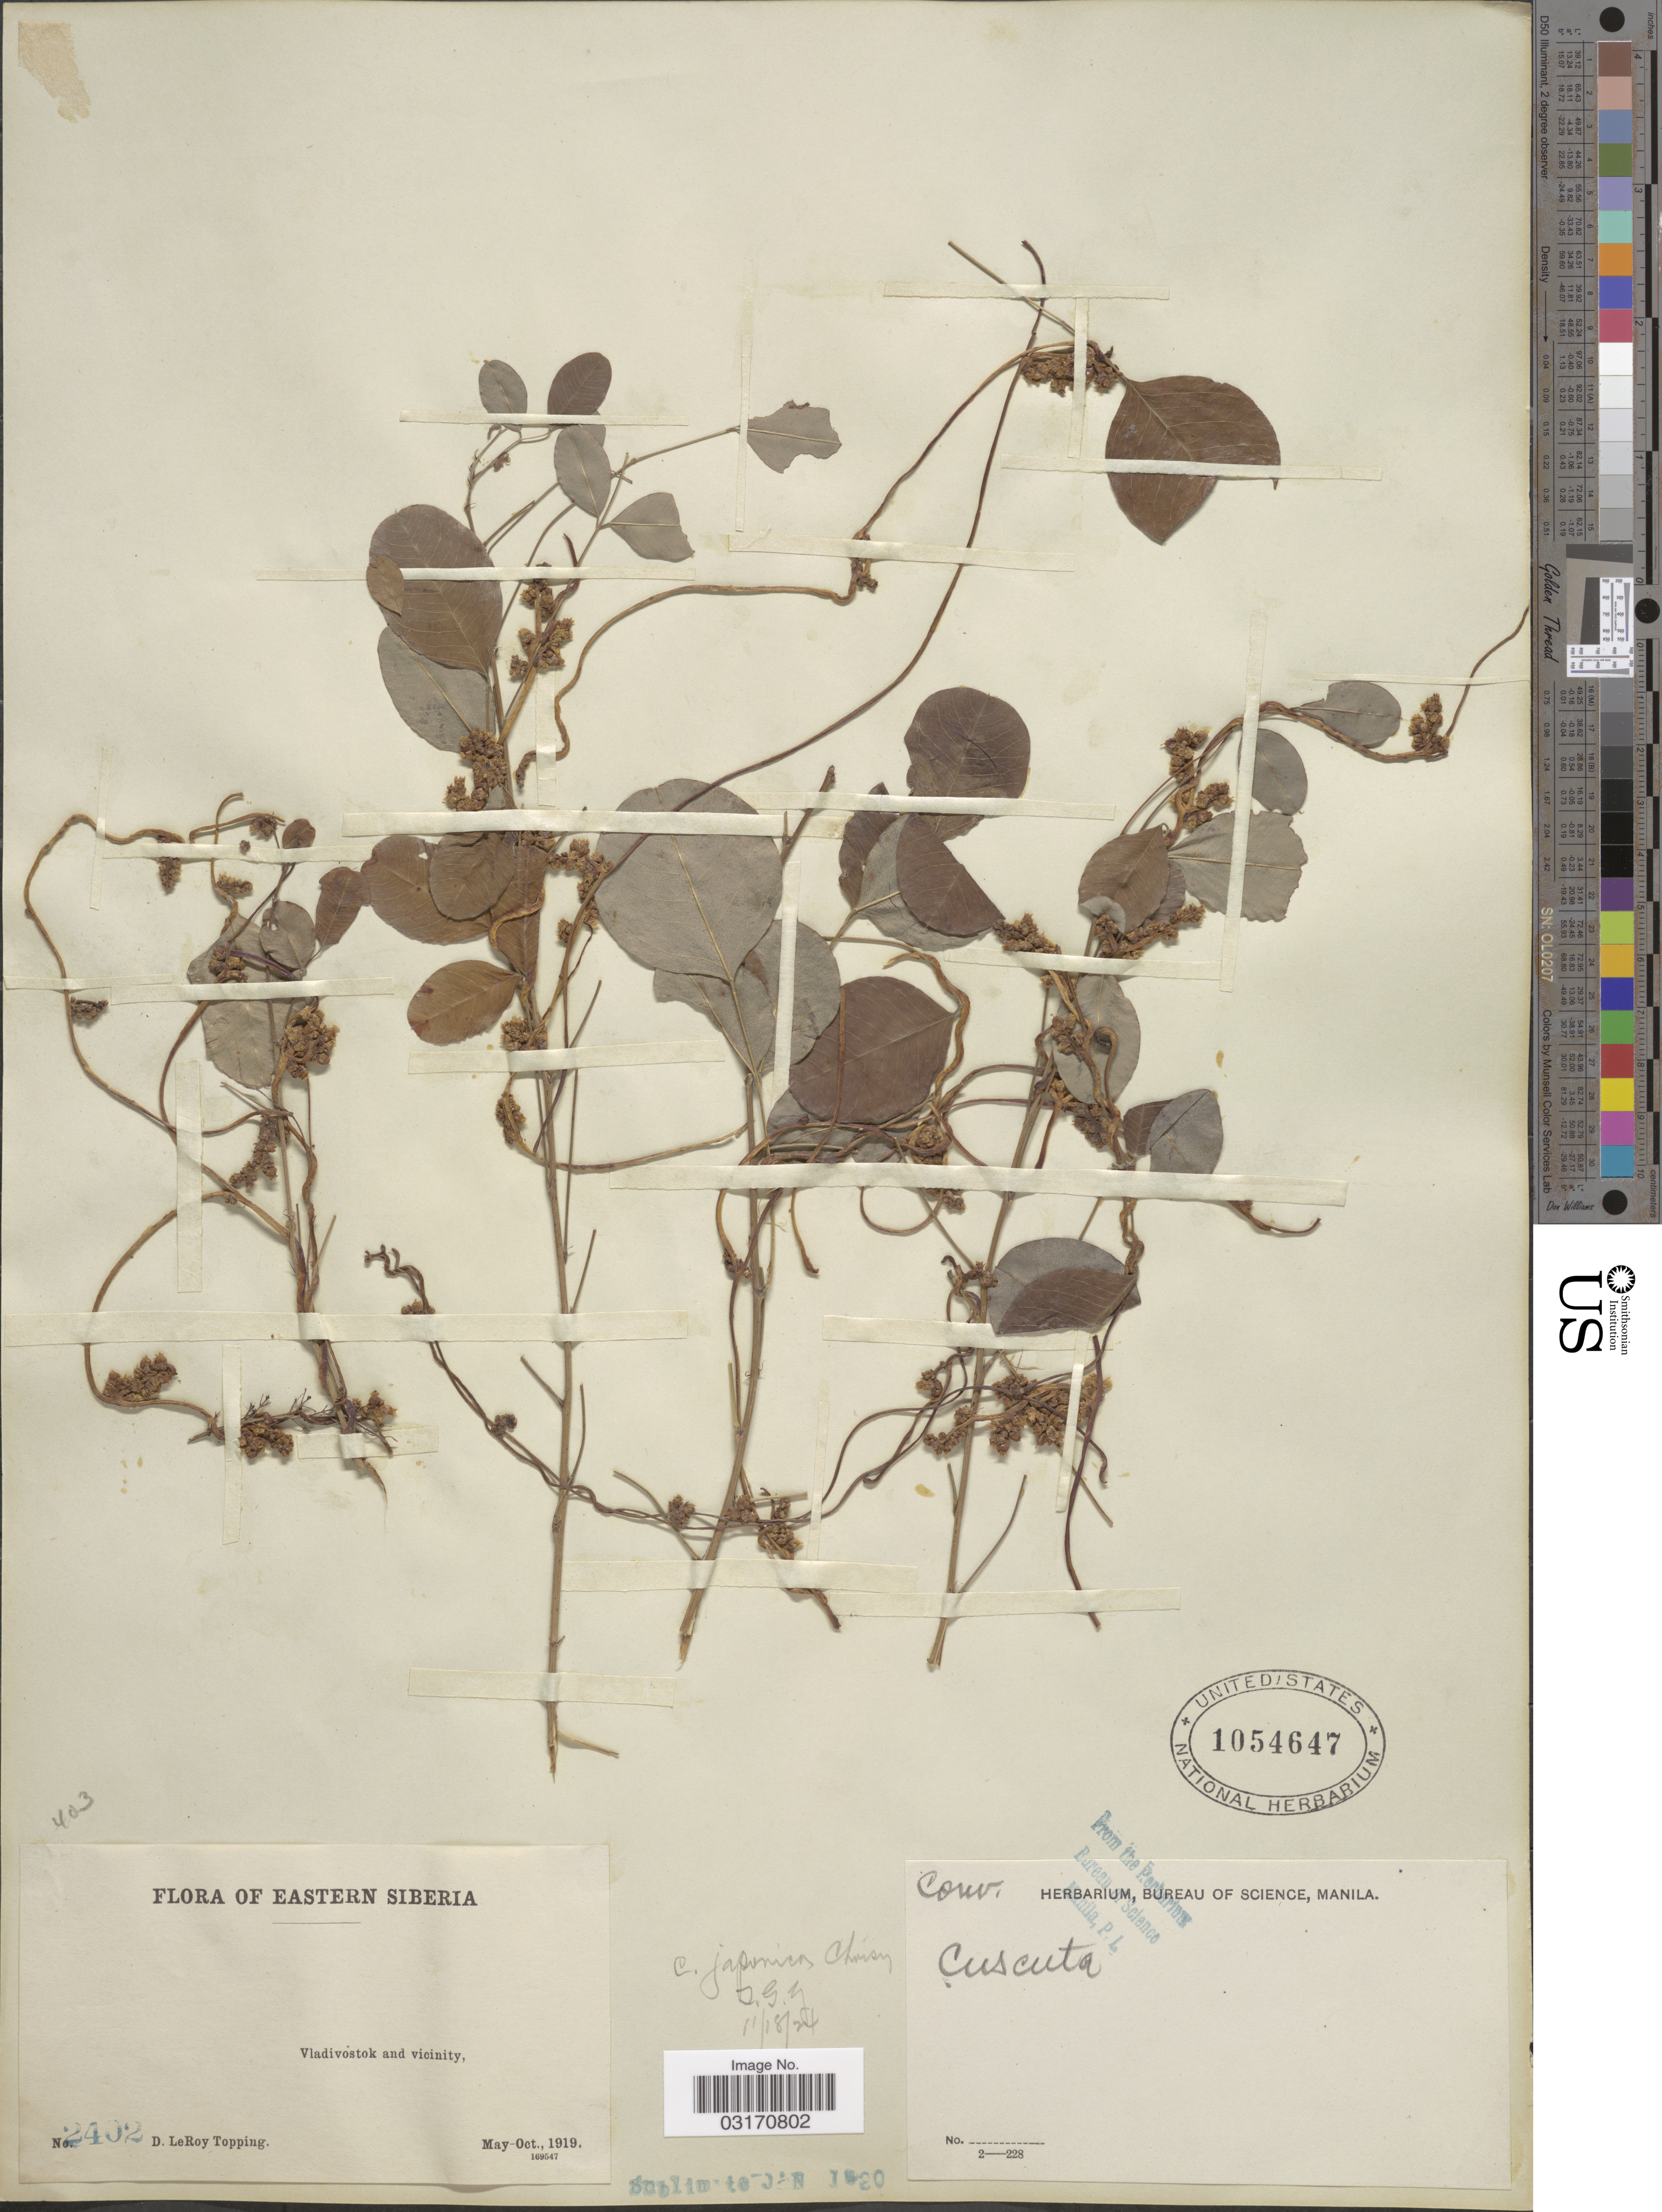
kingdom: Plantae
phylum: Tracheophyta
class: Magnoliopsida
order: Solanales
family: Convolvulaceae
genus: Cuscuta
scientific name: Cuscuta japonica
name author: Choisy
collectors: D. L. Topping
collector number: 2402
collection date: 1919-05/1919-10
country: Russian Federation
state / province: Primorsky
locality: Eastern Siberia. Vladivostok and vicinity.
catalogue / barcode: US 1054647